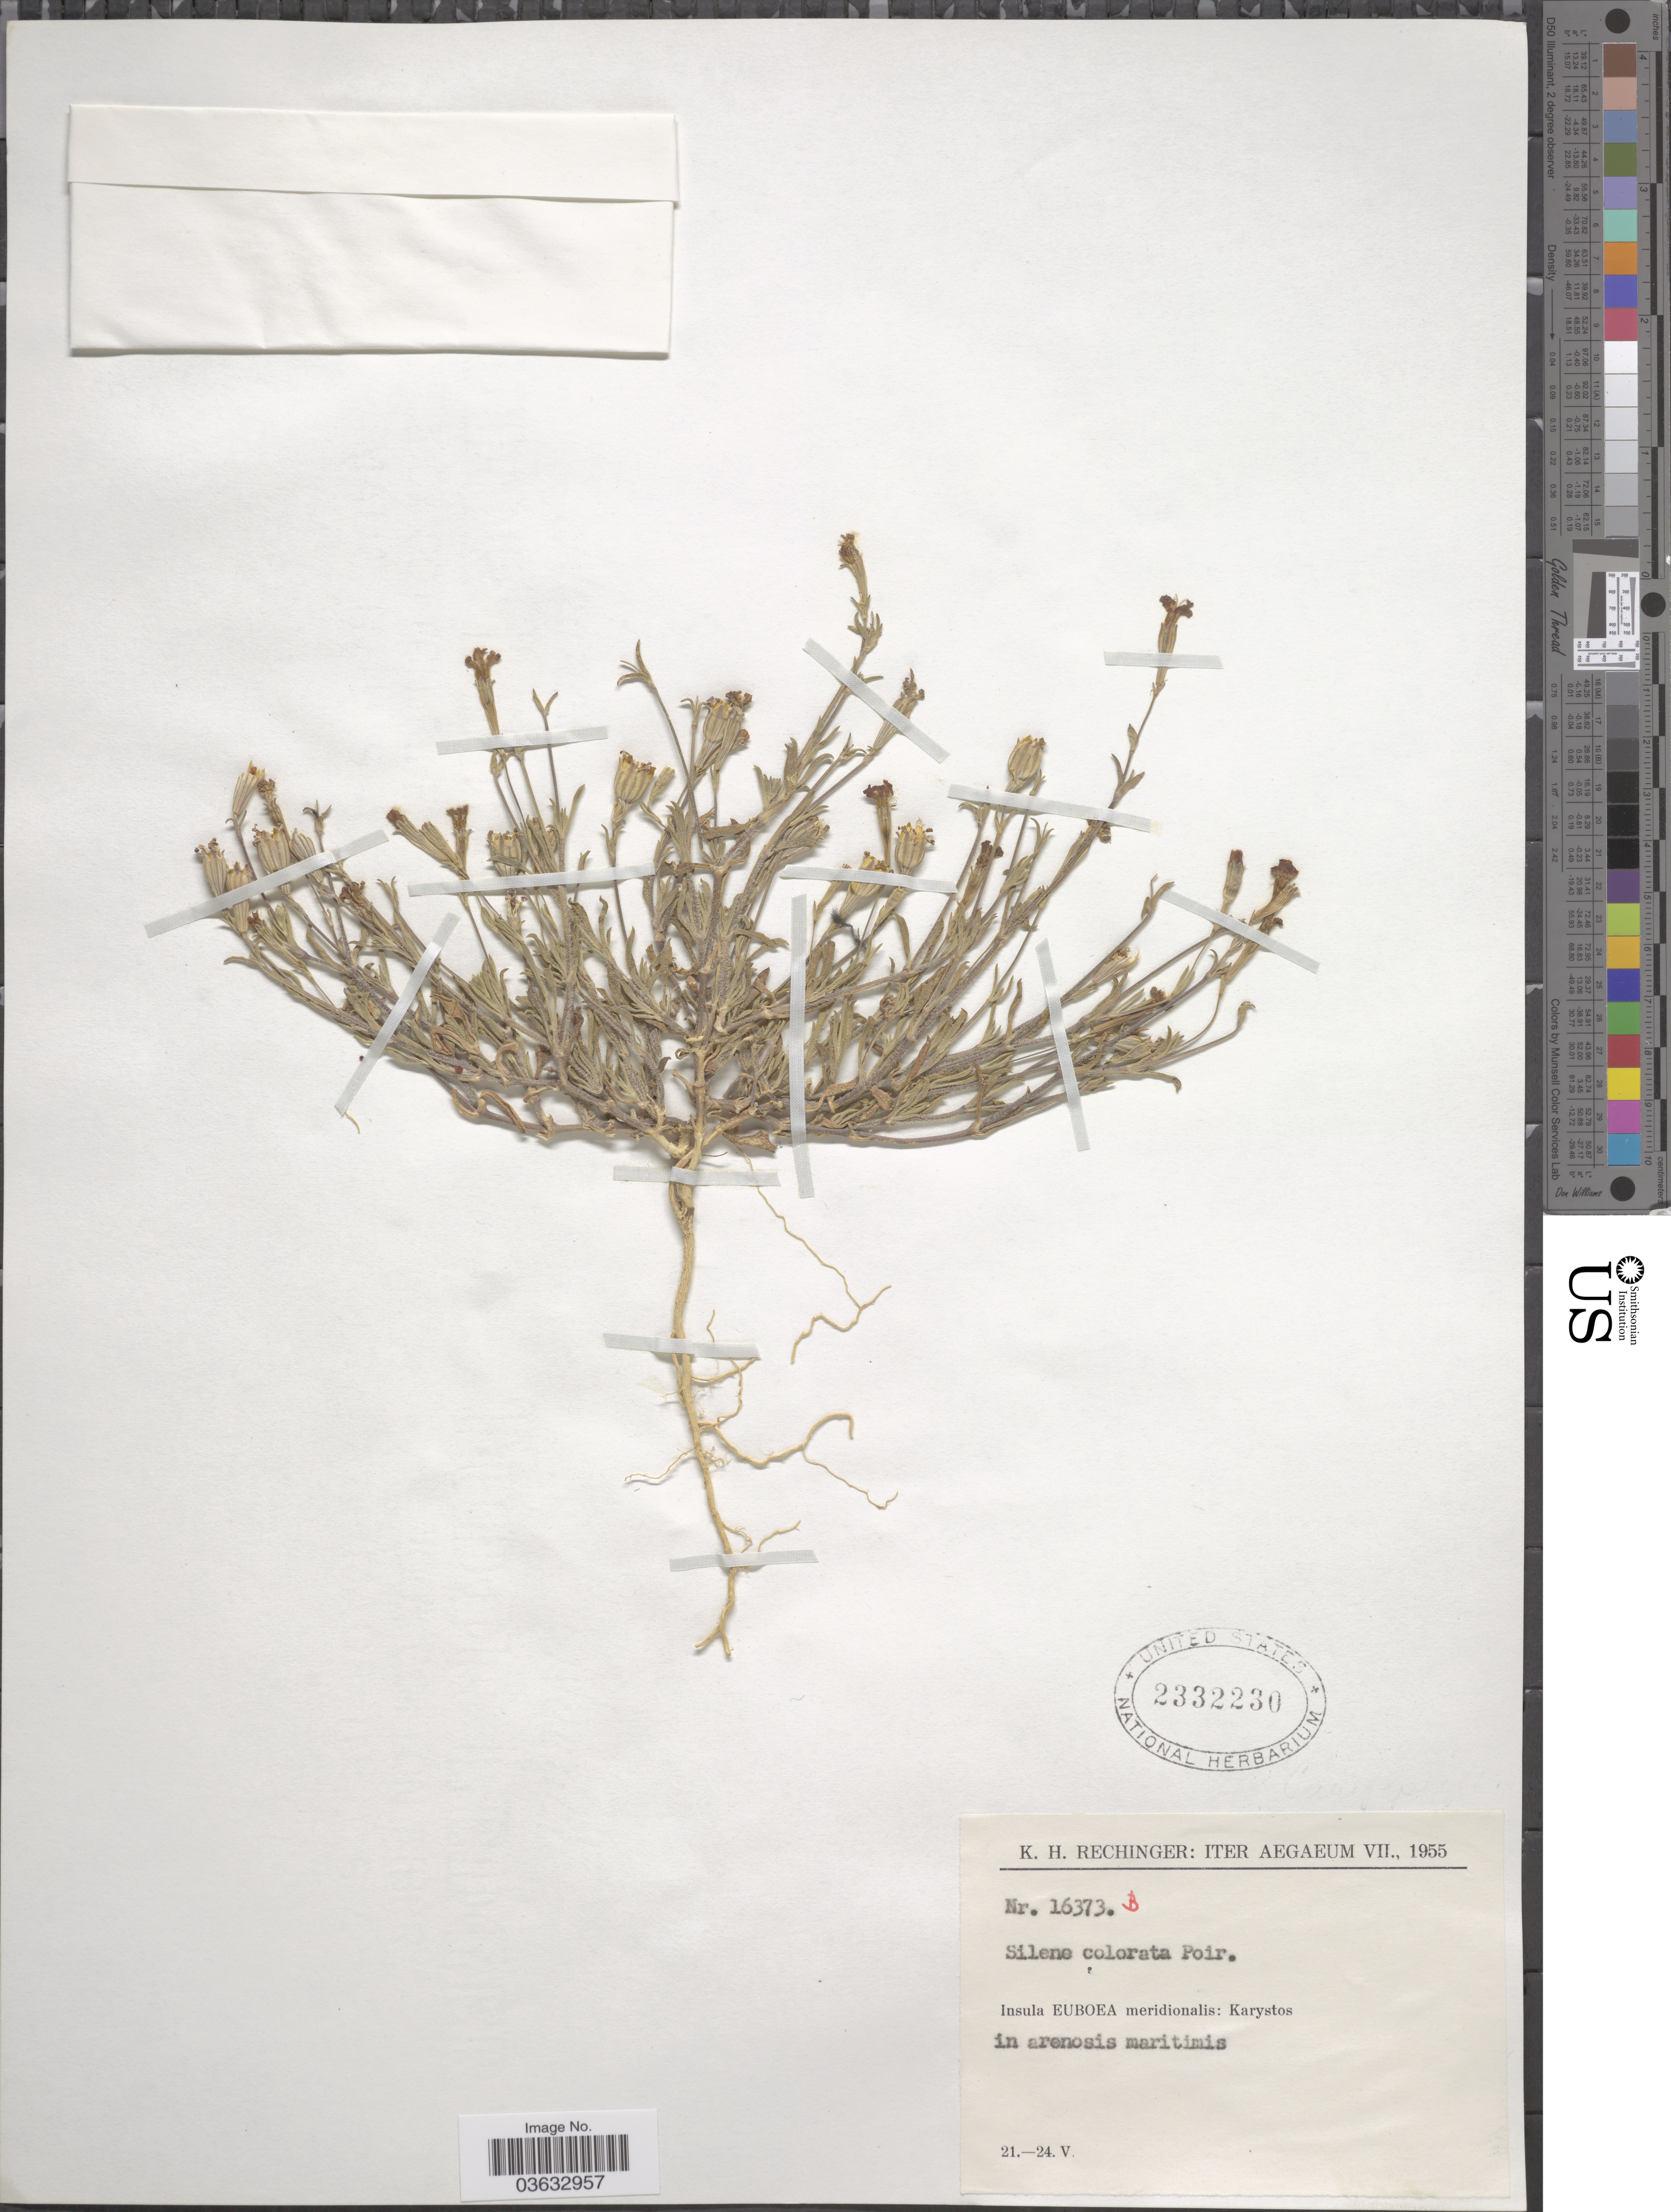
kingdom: Plantae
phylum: Tracheophyta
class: Magnoliopsida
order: Caryophyllales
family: Caryophyllaceae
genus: Silene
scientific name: Silene colorata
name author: Poir.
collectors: K. H. Rechinger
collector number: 16373B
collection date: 1955-05-21/1955-05-24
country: Greece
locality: Iter Aegaeum, Insula Euboea meridionalis: Karystos, in arenosis maritimis.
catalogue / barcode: US 2332230